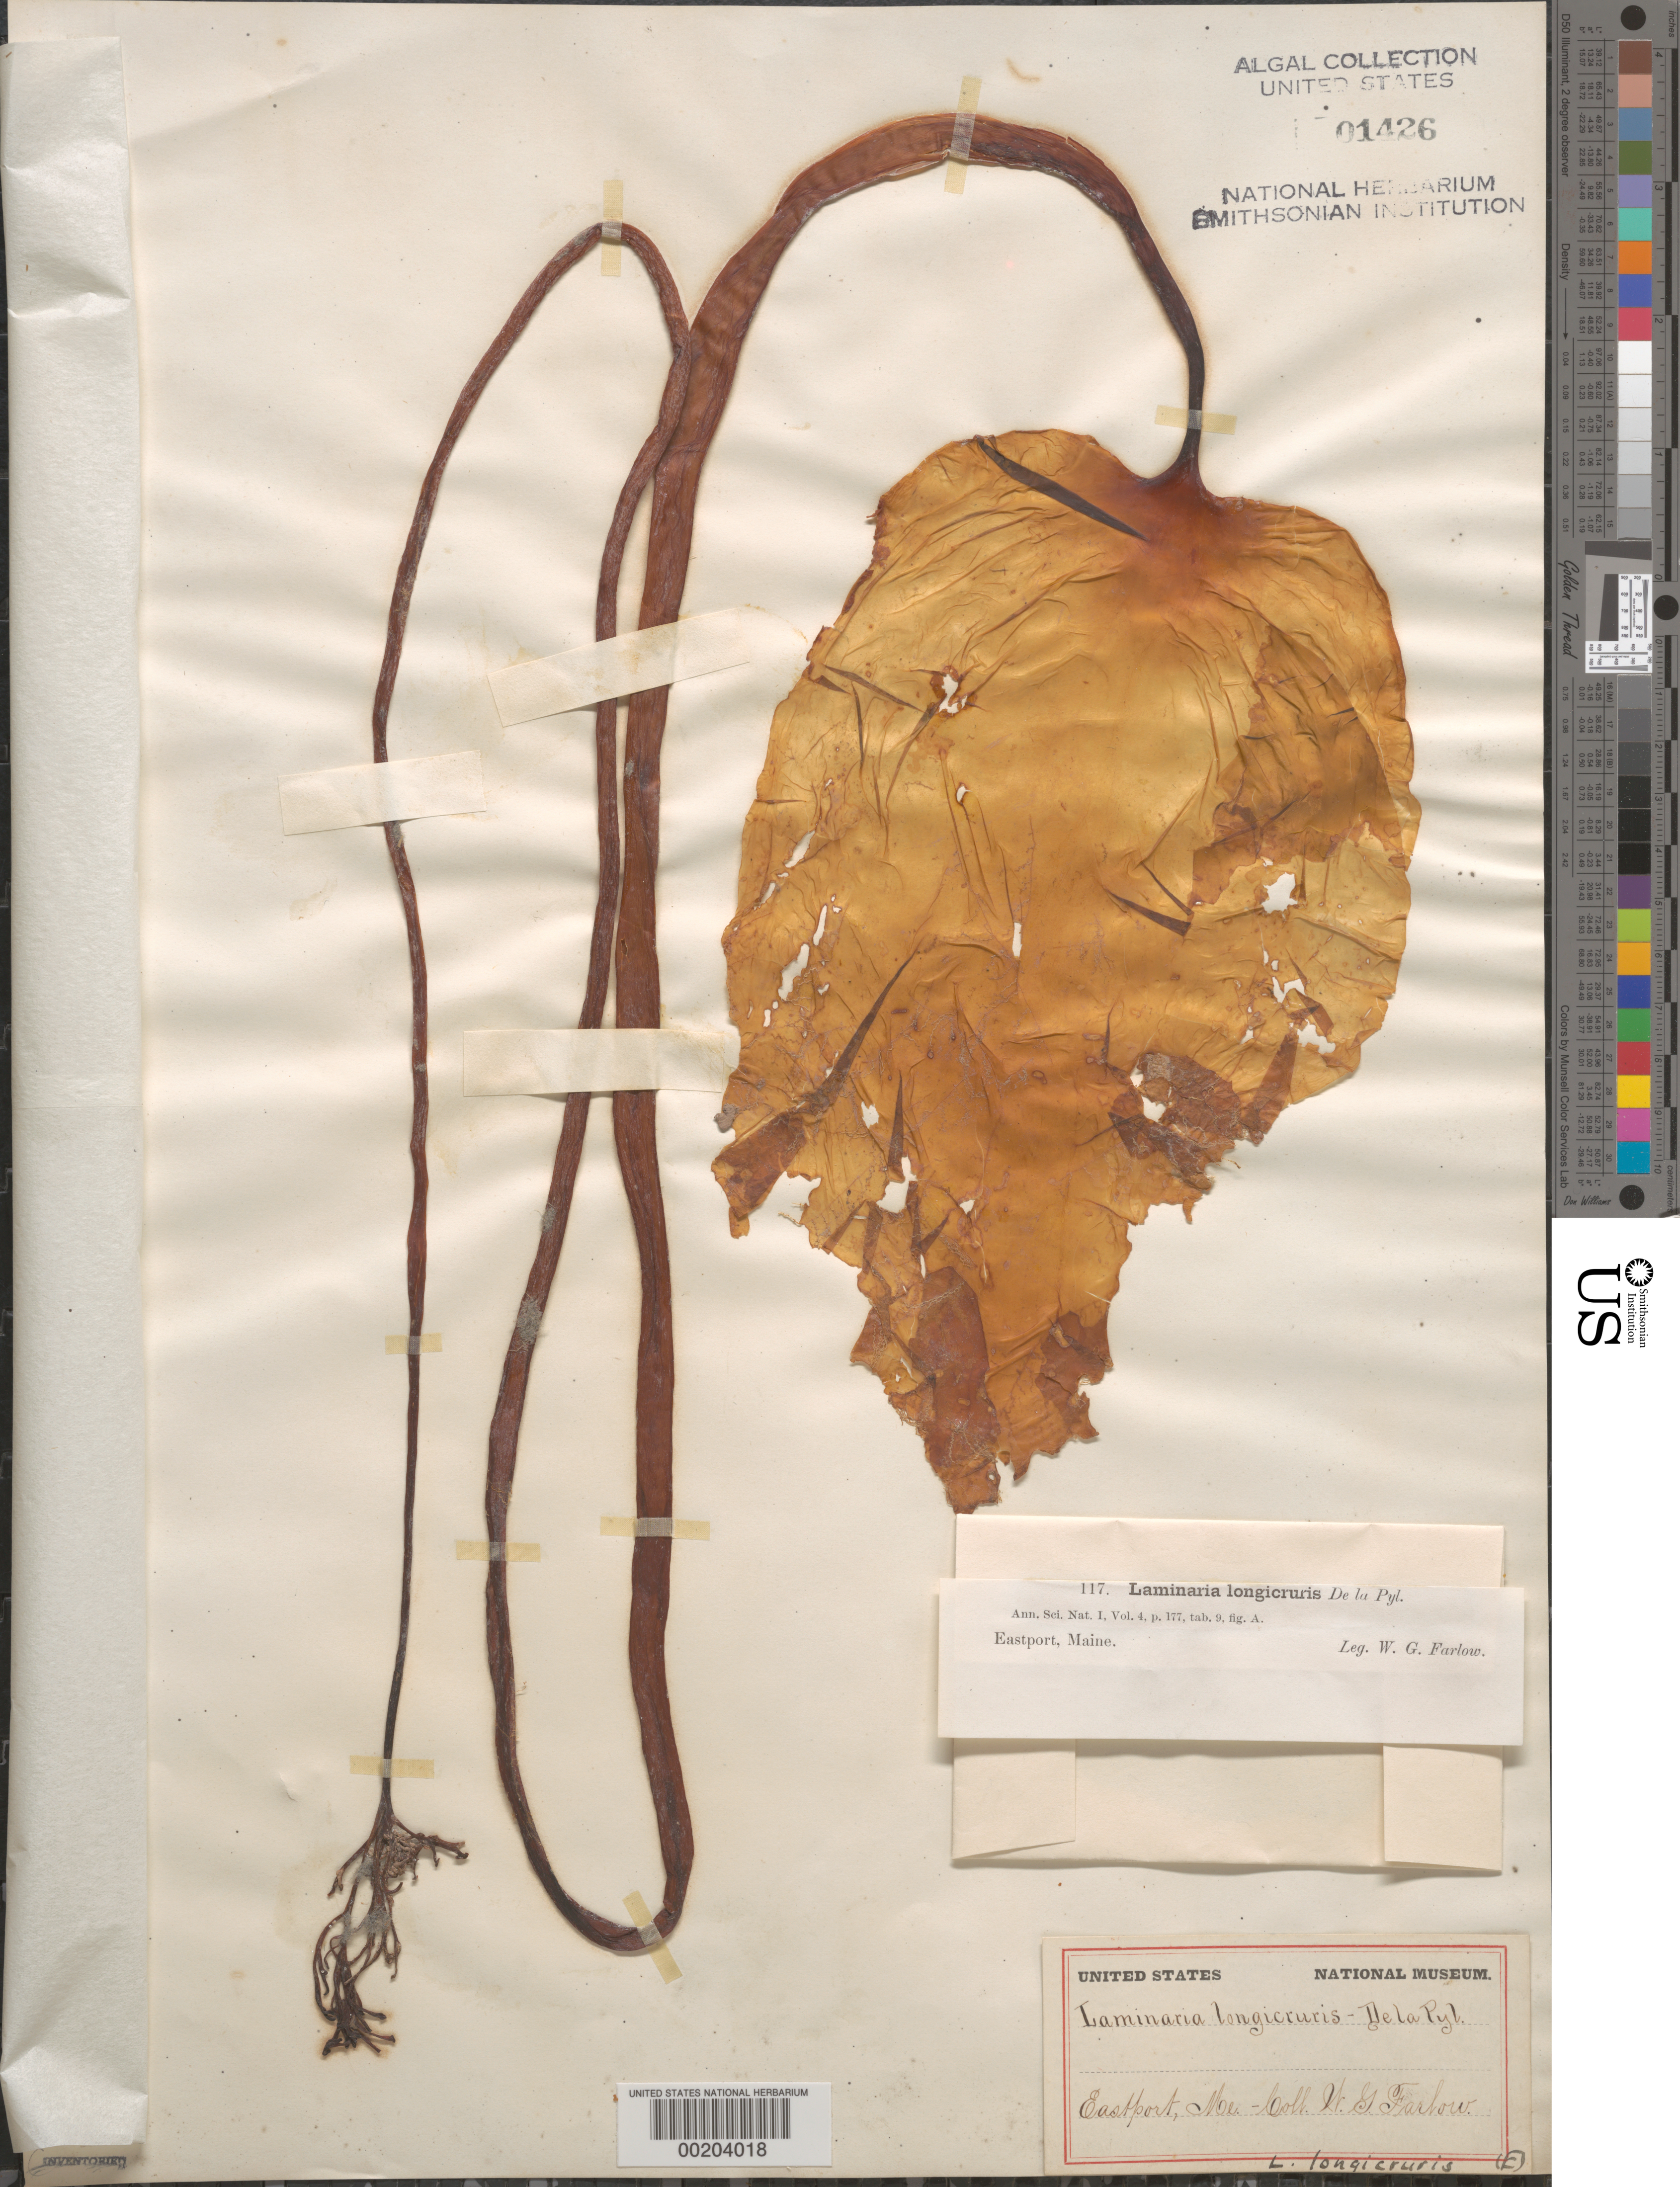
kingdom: Chromista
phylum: Ochrophyta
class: Phaeophyceae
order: Laminariales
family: Laminariaceae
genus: Saccharina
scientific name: Saccharina longicruris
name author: (Bach. Pyl.) Kuntze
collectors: W. G. Farlow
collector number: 117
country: United States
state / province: Maine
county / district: Washington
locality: Eastport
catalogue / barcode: US 1426